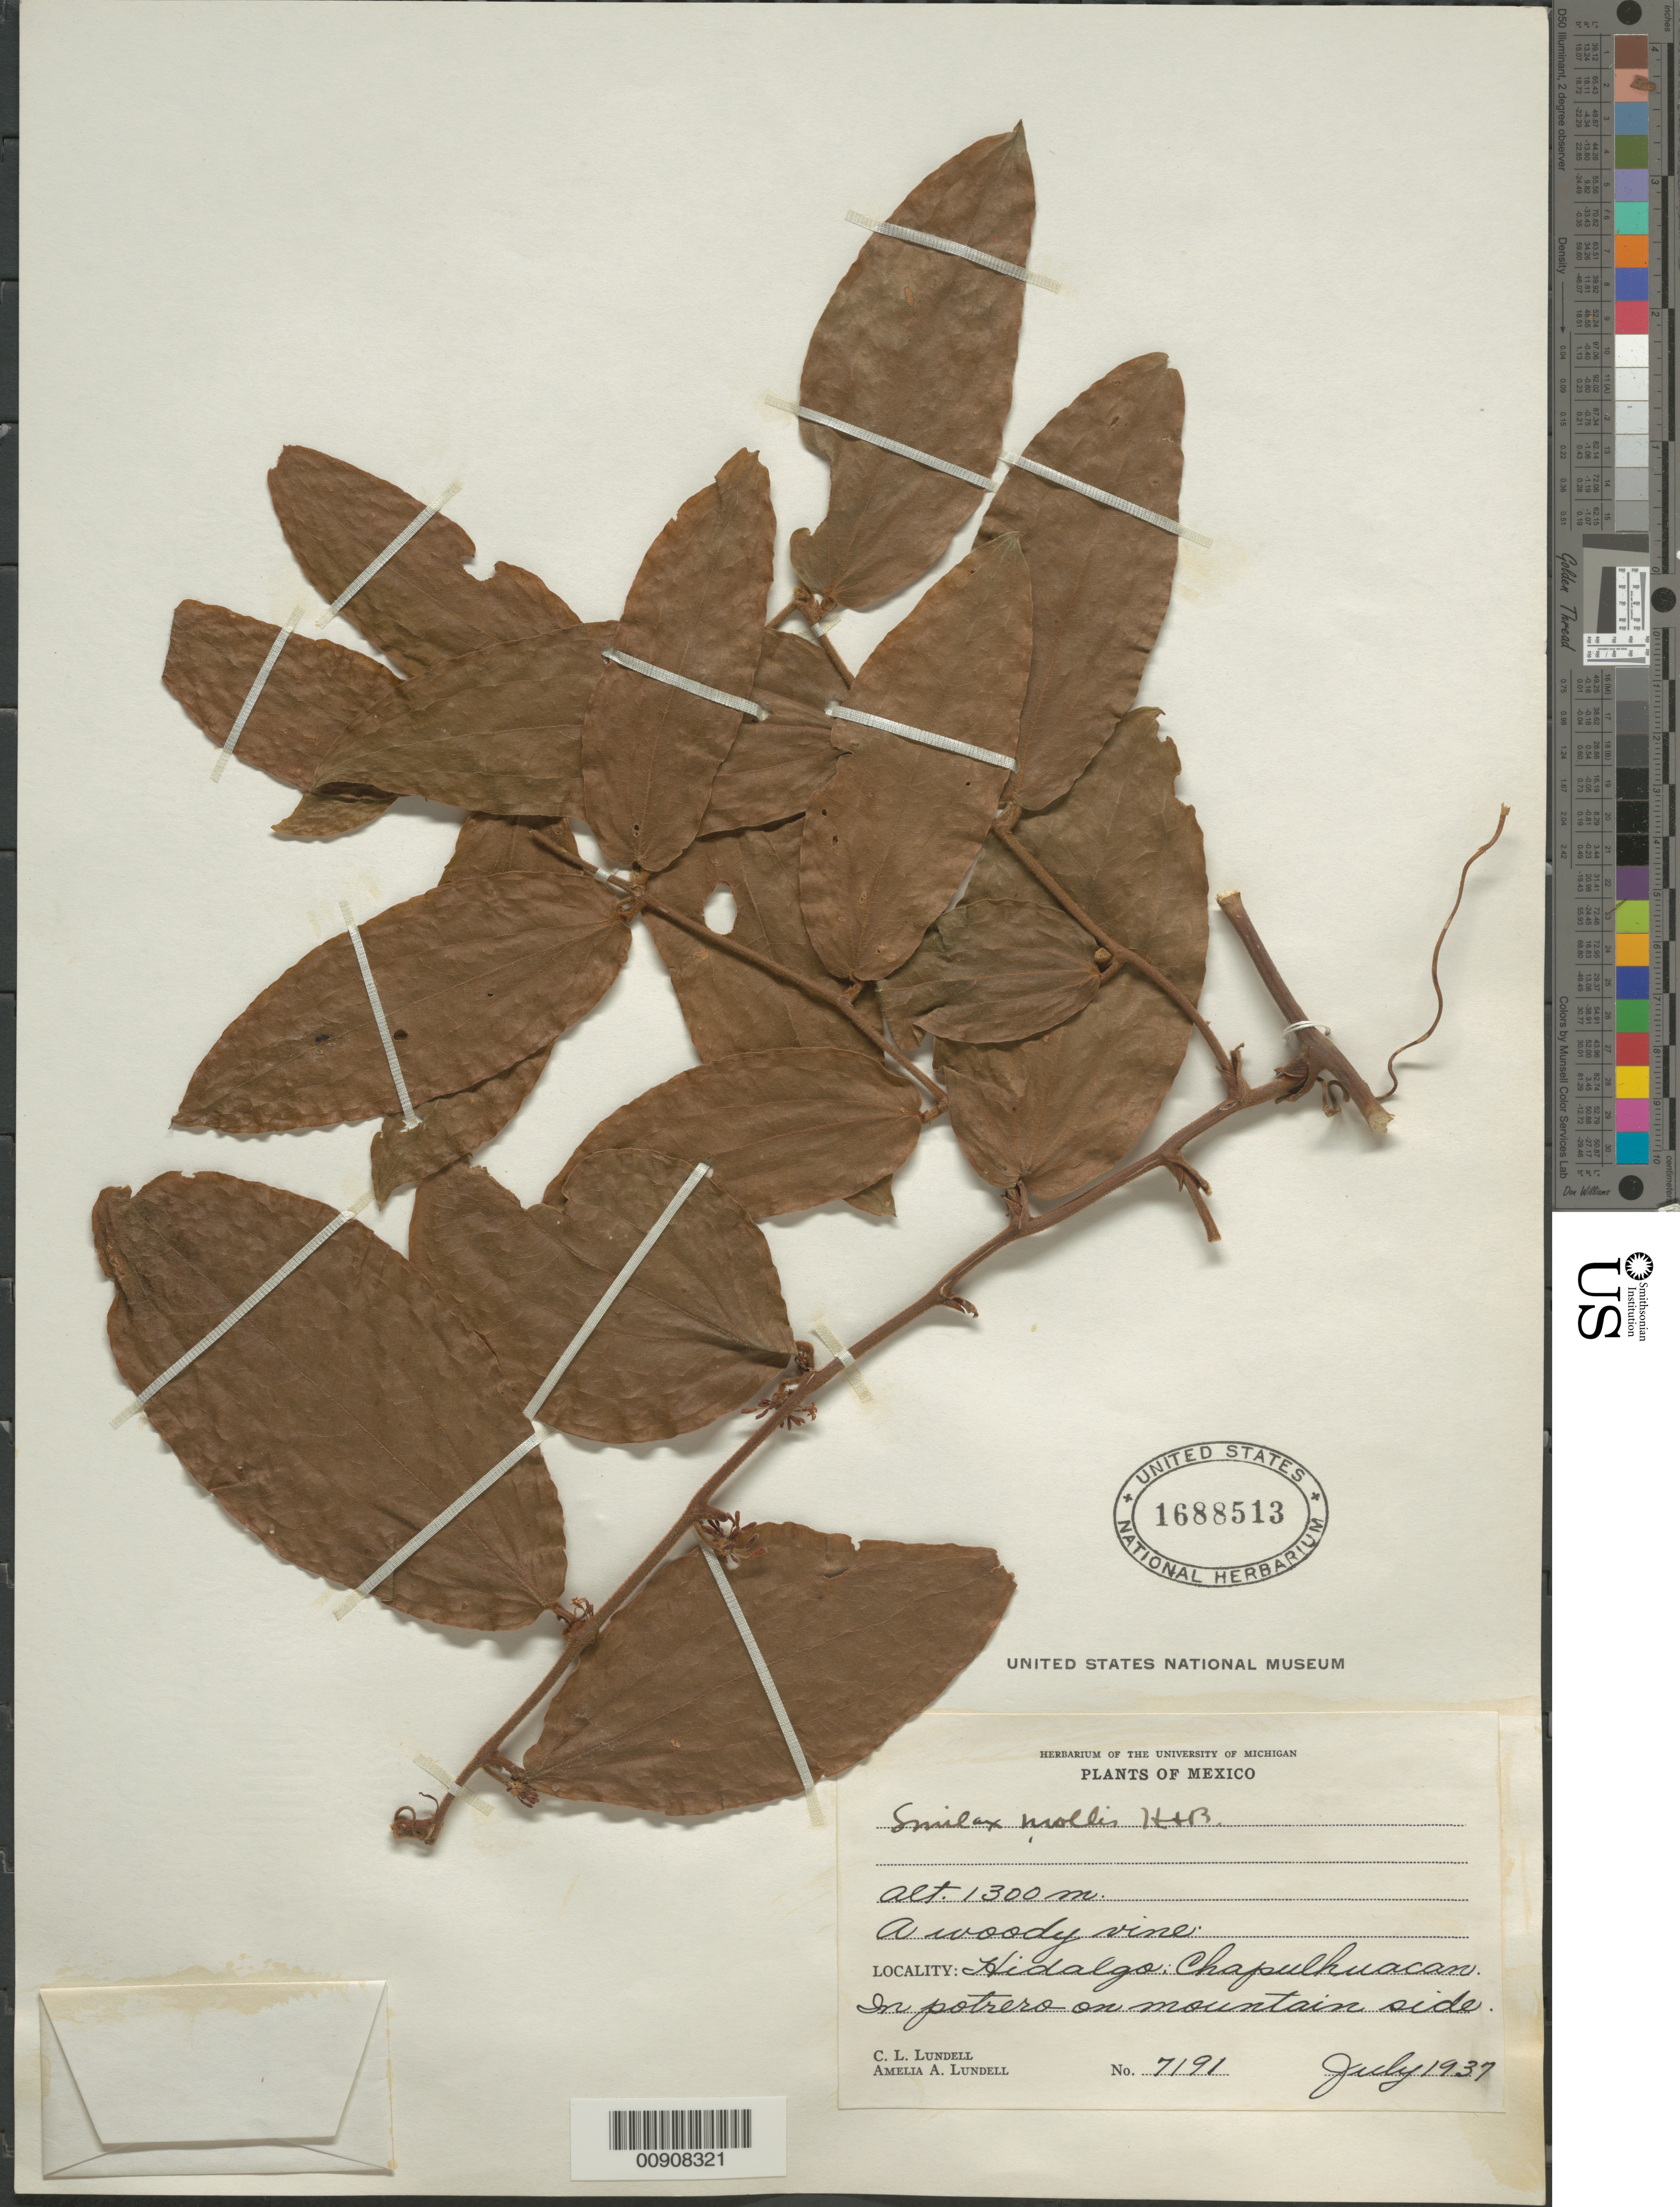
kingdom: Plantae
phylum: Tracheophyta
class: Liliopsida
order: Liliales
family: Smilacaceae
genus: Smilax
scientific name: Smilax mollis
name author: Humb. & Bonpl. ex Willd.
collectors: C. L. Lundell & A. A. Lundell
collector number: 7191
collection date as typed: Jul 1937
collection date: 1937-07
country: Mexico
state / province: Hidalgo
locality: Hidalgo: Chapulhuacan.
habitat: In potrero on mountain side.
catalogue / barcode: US 1688513